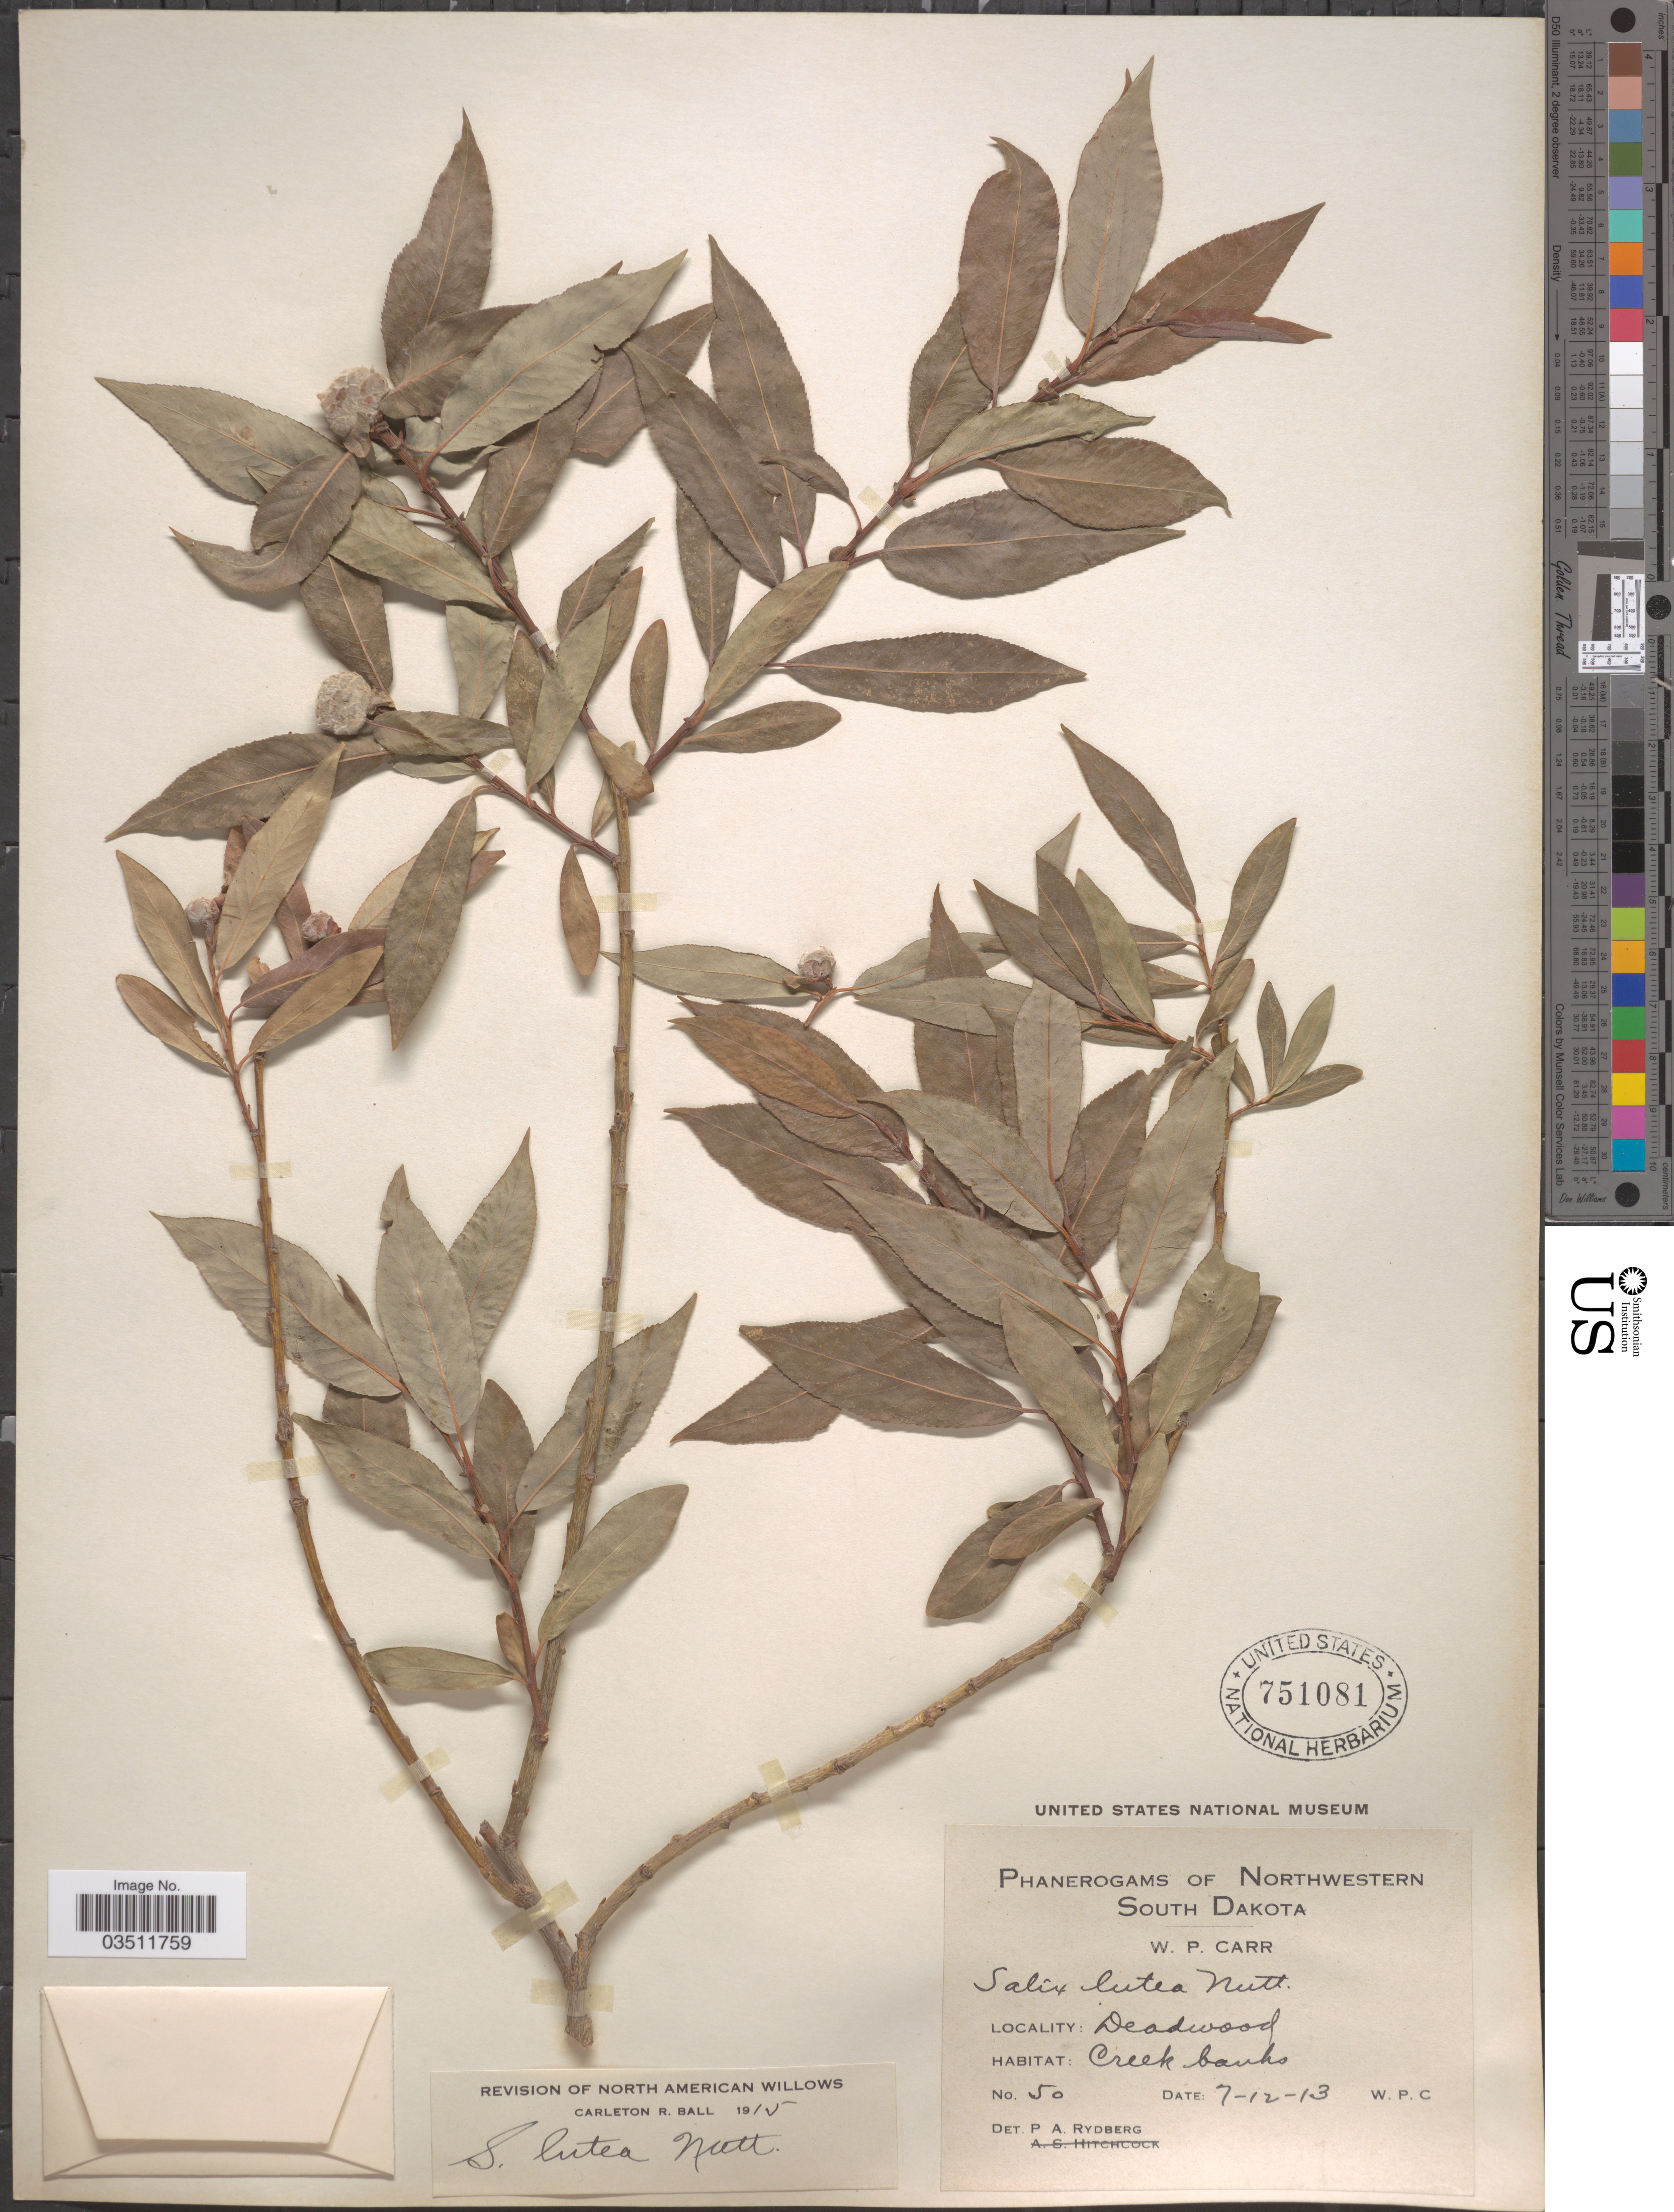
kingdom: Plantae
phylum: Tracheophyta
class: Magnoliopsida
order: Malpighiales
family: Salicaceae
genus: Salix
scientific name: Salix lutea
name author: Nutt.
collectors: W. Carr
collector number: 50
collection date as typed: Transcribed d/m/y: 12/7/13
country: United States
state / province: South Dakota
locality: Northwestern South Dakota. Deadwood. Creek banks.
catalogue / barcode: US 751081